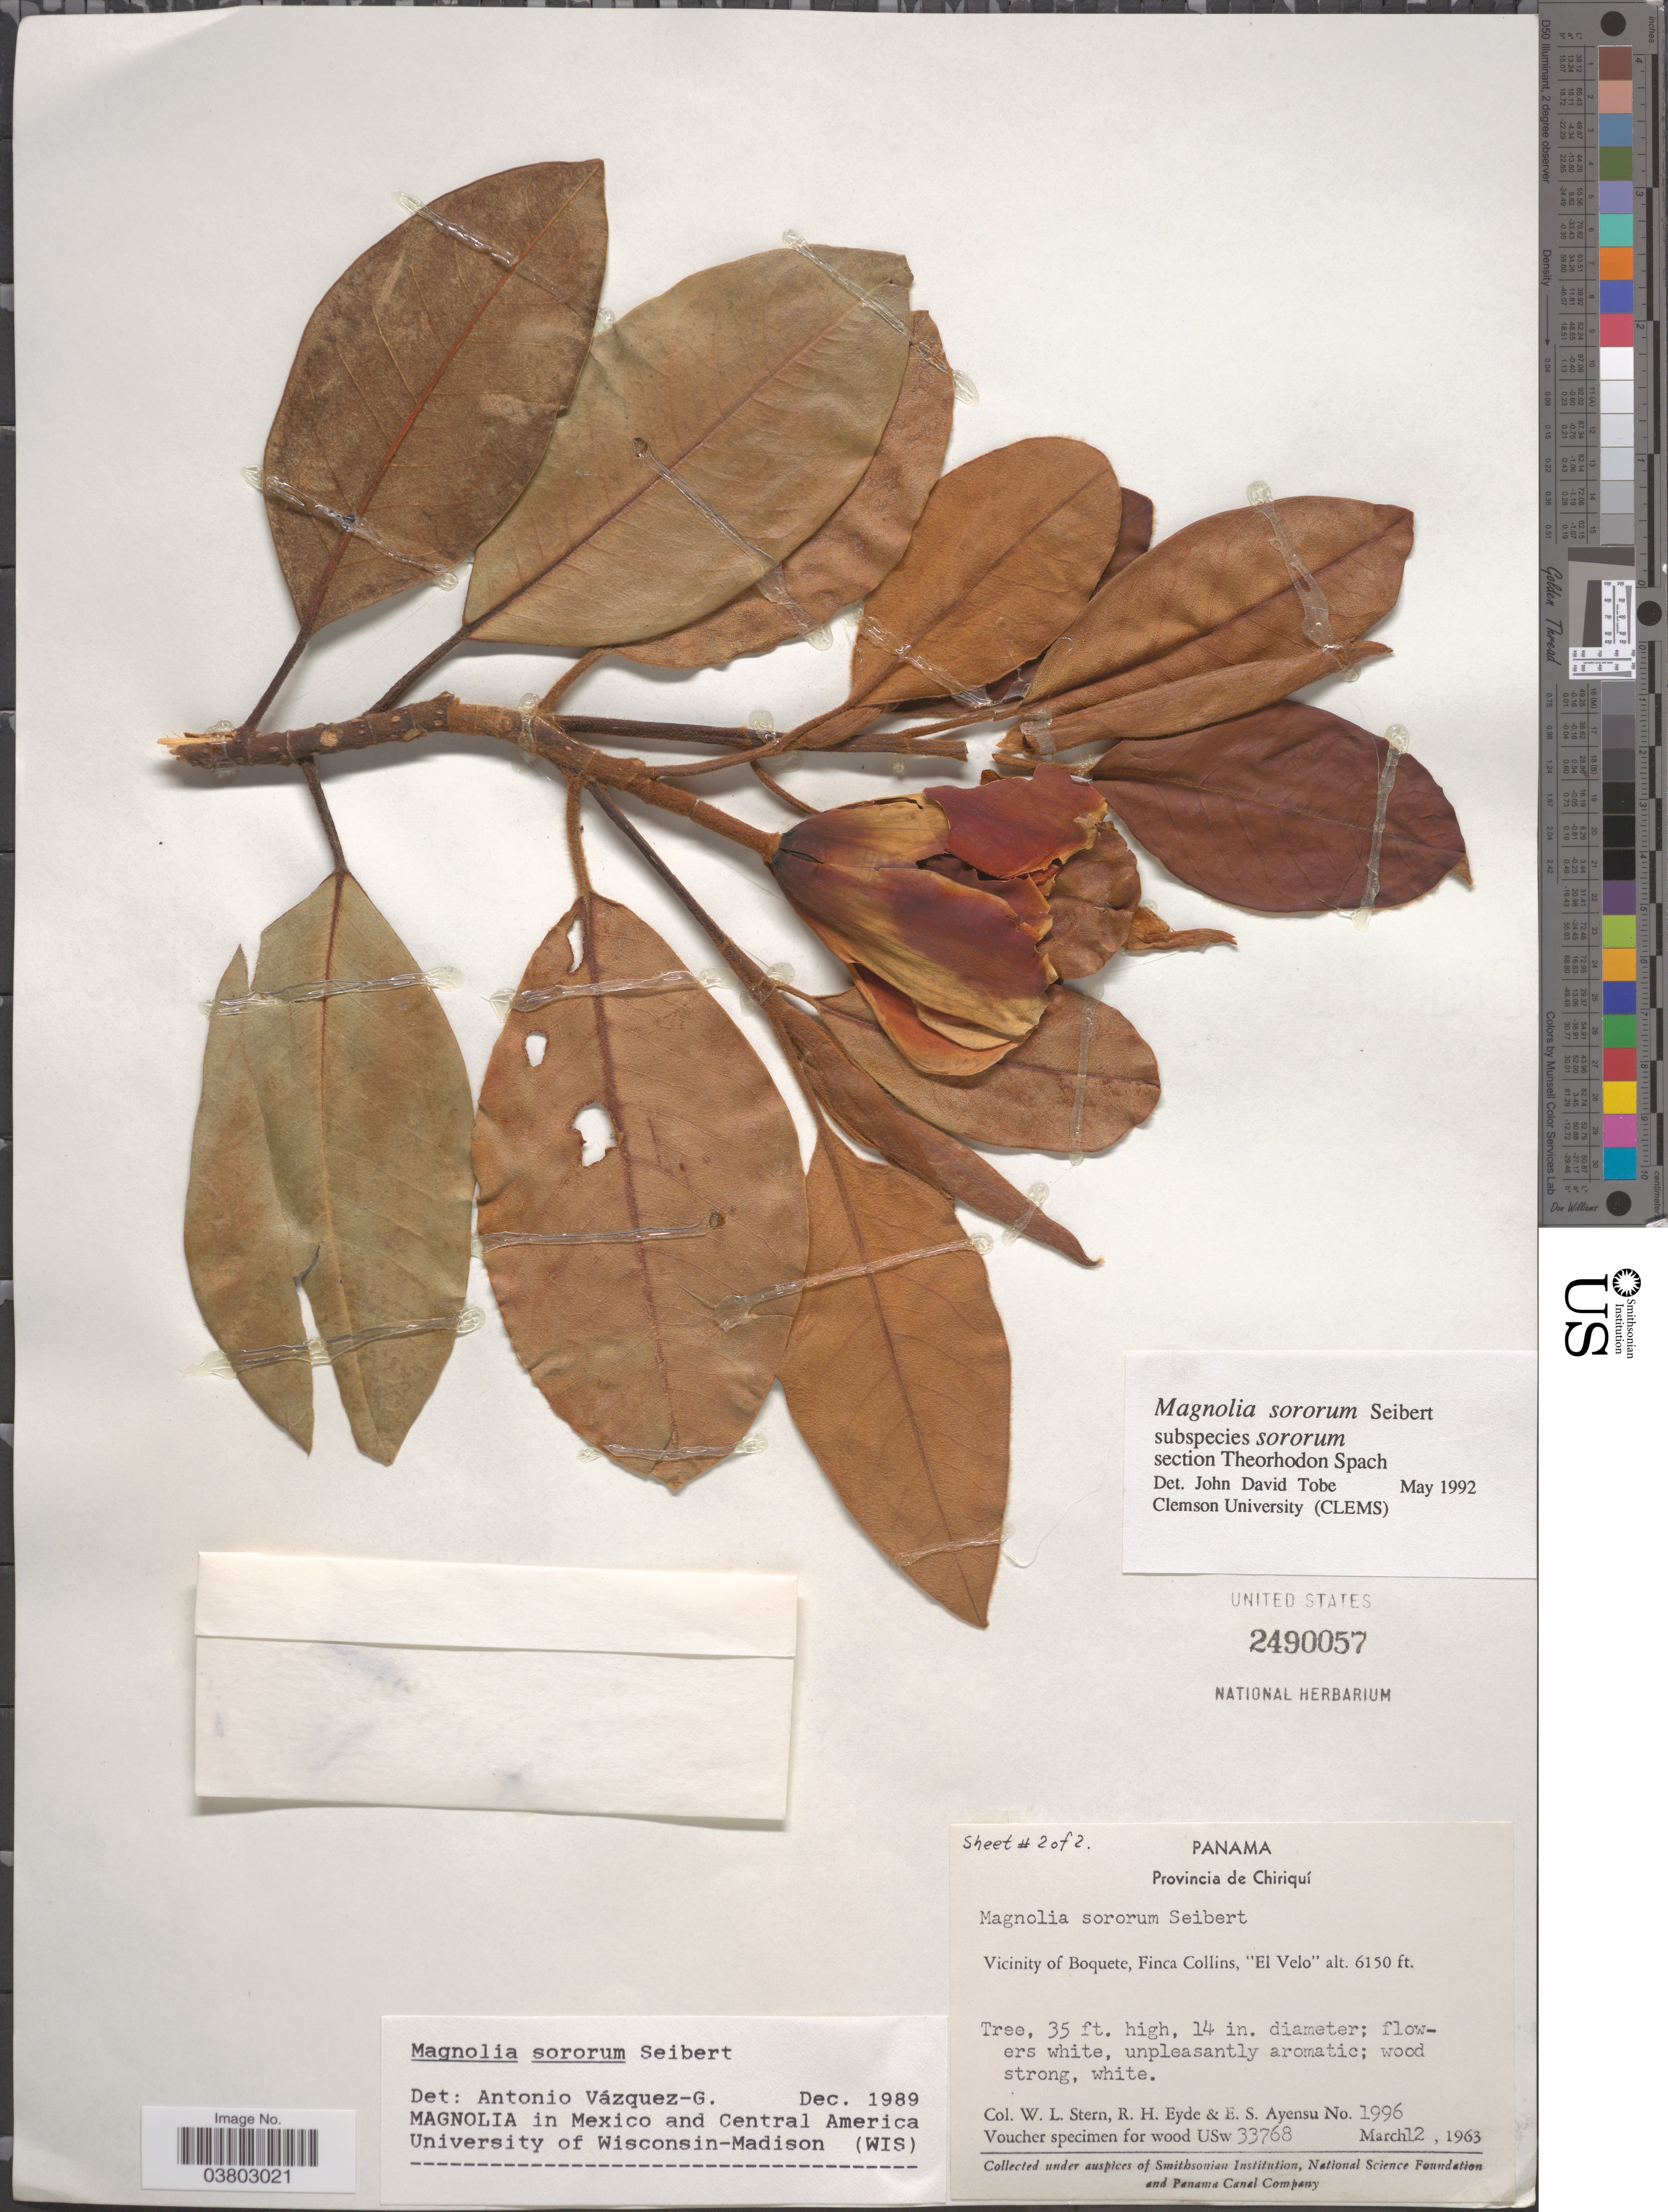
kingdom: Plantae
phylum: Tracheophyta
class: Magnoliopsida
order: Magnoliales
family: Magnoliaceae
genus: Magnolia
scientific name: Magnolia sororum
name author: Seibert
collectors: W. L. Stern, R. H. Eyde & E. S. Ayensu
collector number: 1996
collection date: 1963-03-12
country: Panama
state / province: Chiriqui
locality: Vicinity of Boquete, Finca Collins, "El Velo".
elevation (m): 1875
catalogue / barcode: US 2490057